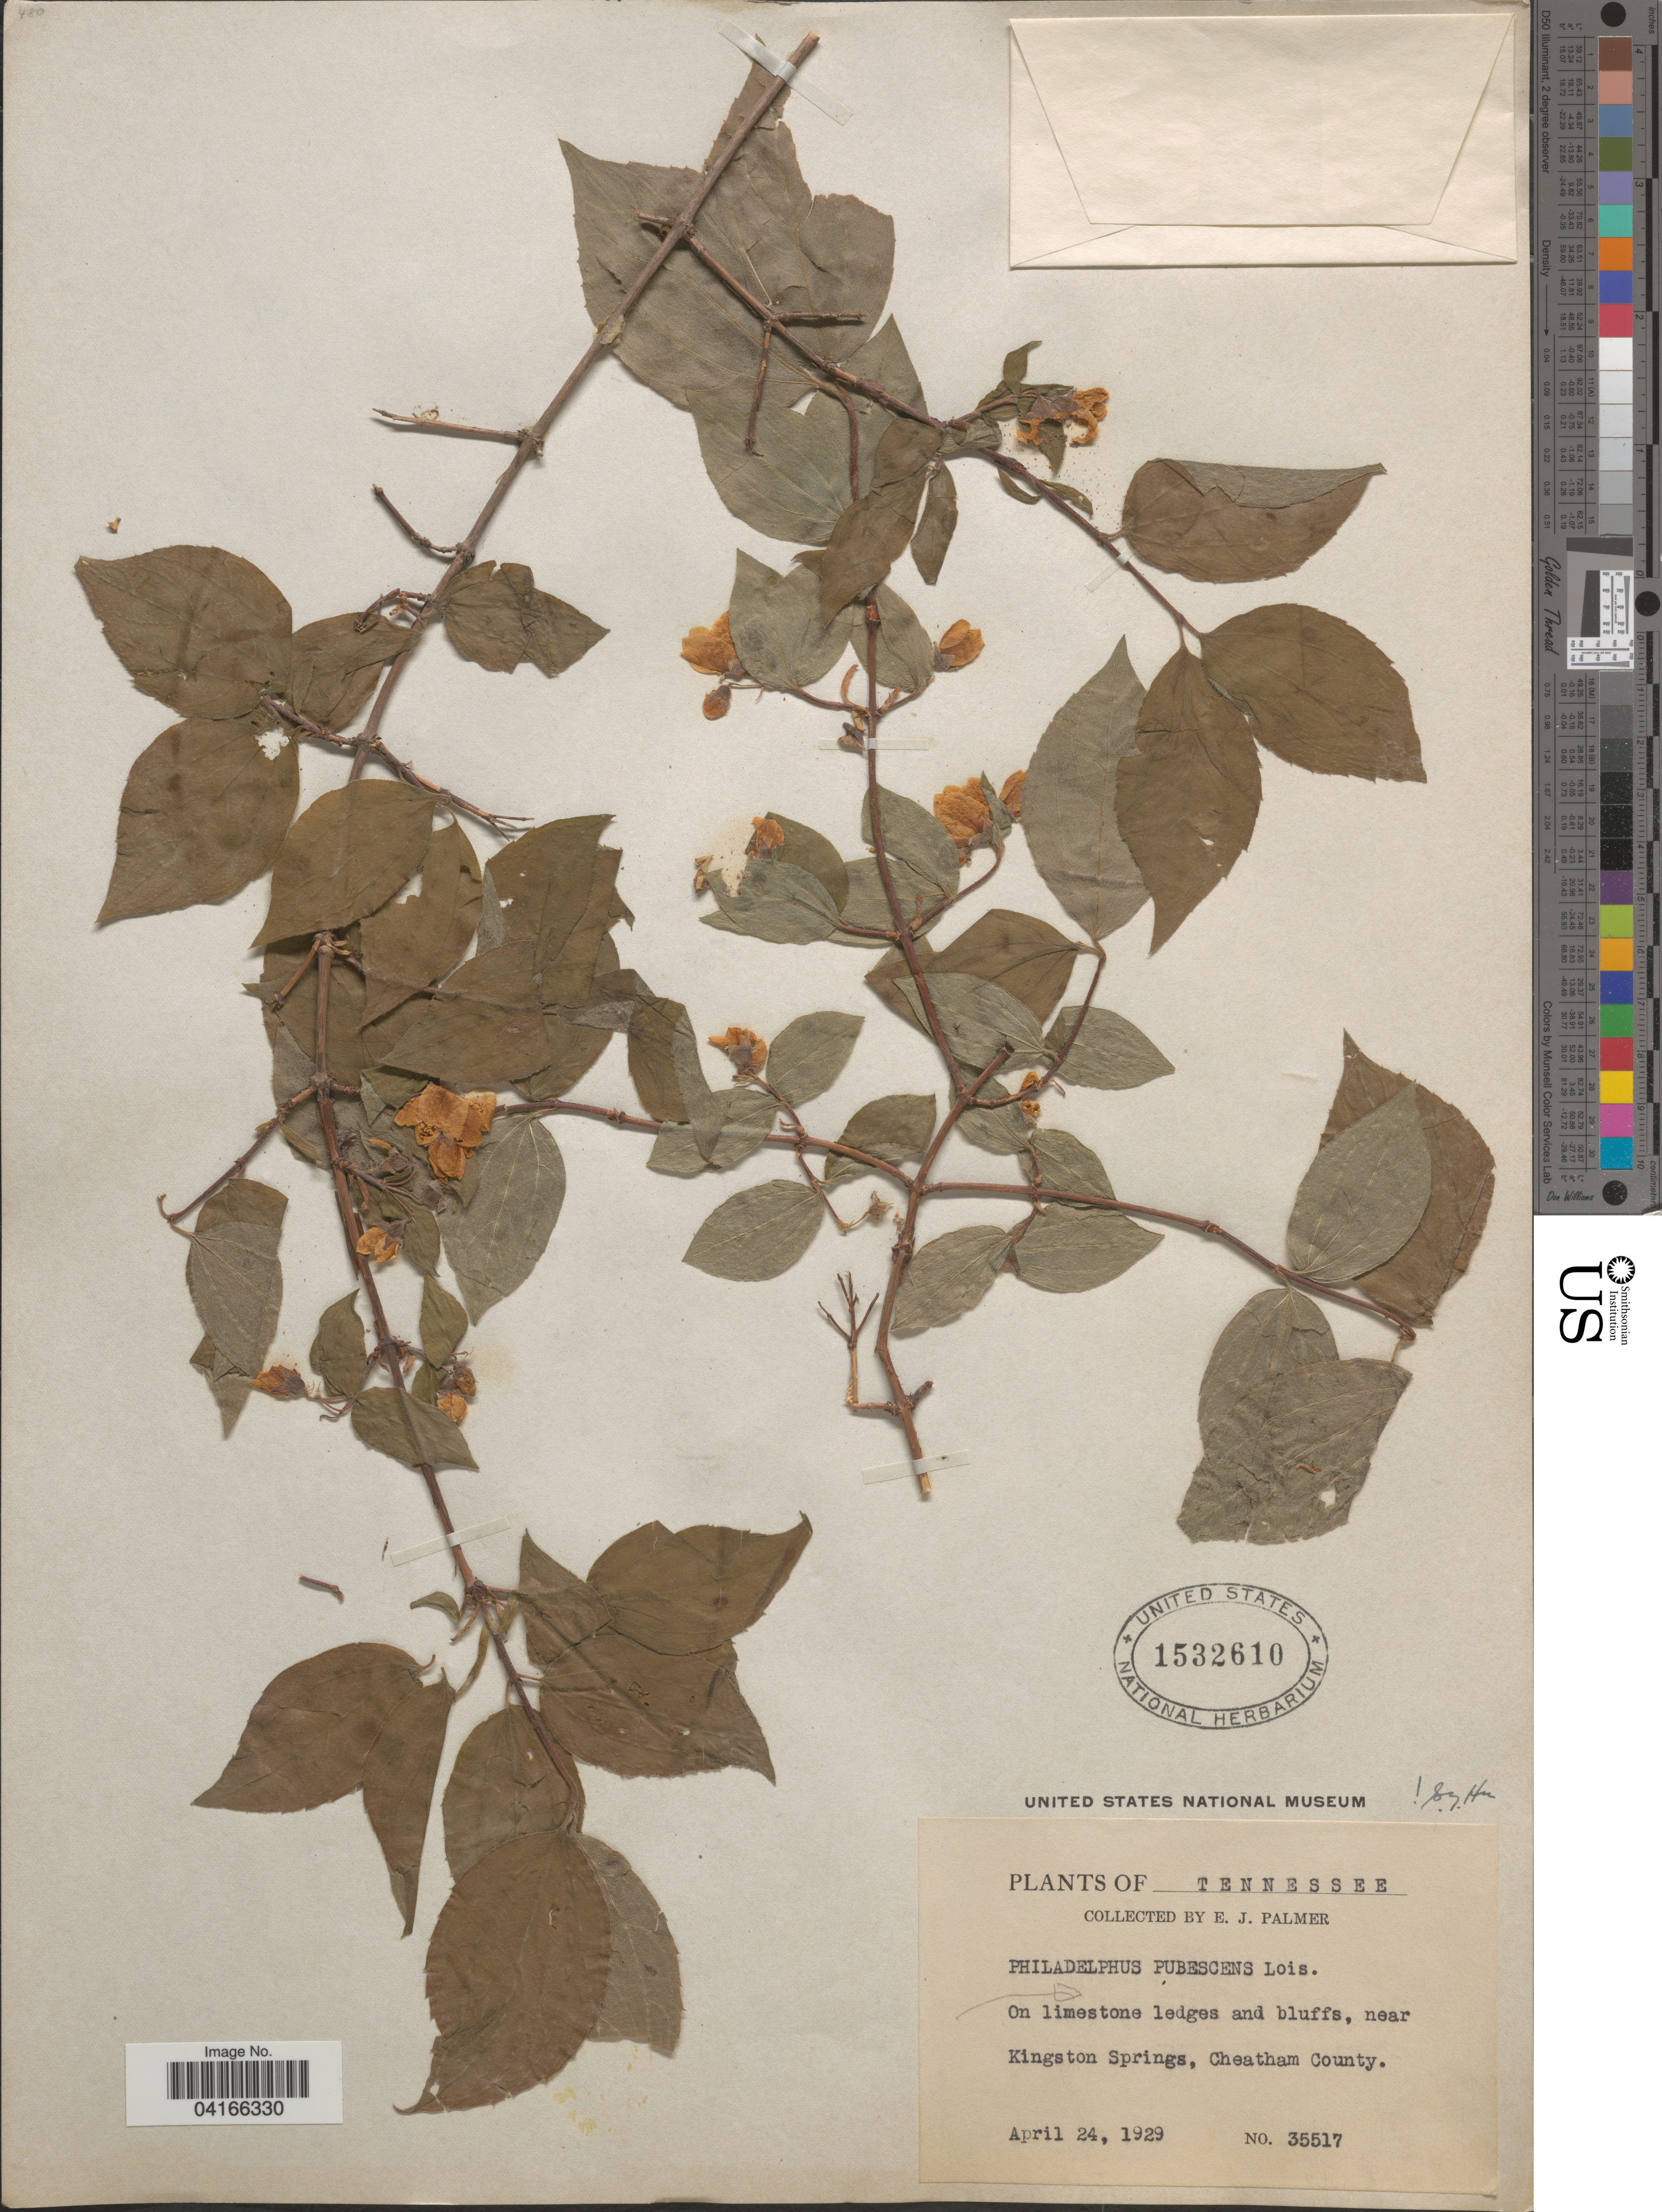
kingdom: Plantae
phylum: Tracheophyta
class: Magnoliopsida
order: Cornales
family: Hydrangeaceae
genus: Philadelphus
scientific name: Philadelphus pubescens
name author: Loisel.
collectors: E. J. Palmer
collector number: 35517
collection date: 1929-04-24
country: United States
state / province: Tennessee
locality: Near Kingston Springs, Cheatham County.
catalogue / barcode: US 1532610